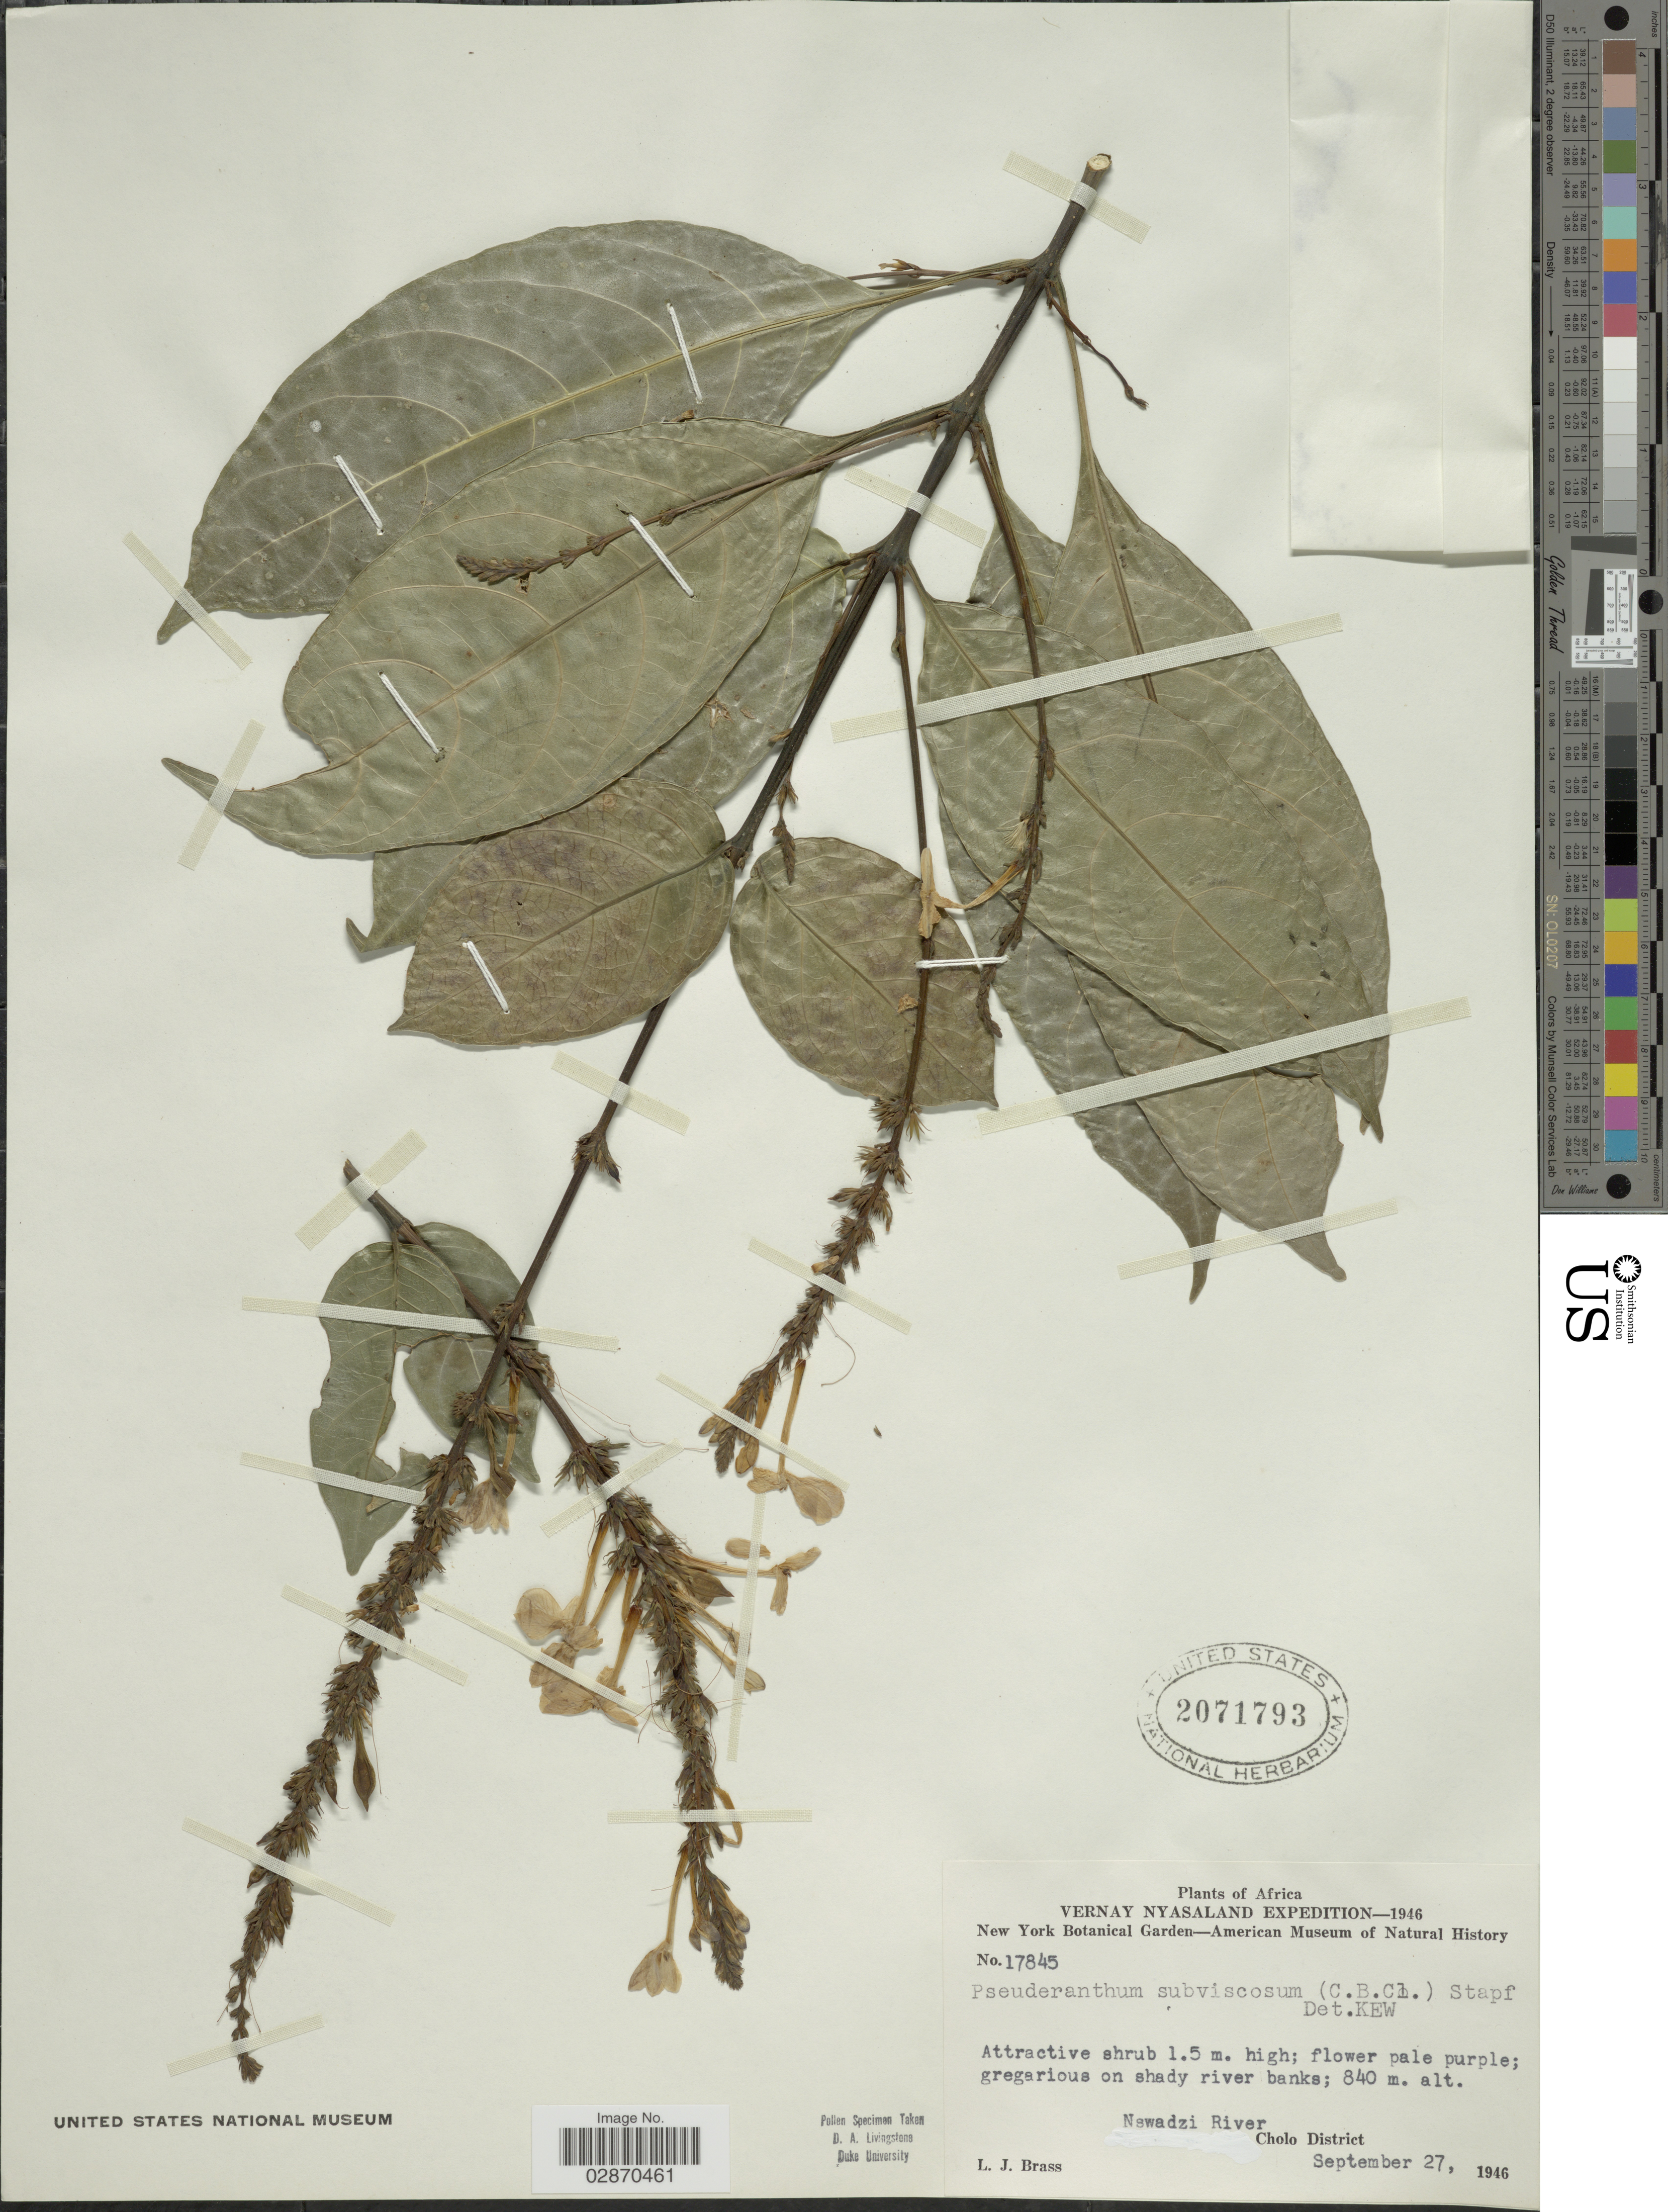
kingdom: Plantae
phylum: Tracheophyta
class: Magnoliopsida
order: Lamiales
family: Acanthaceae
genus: Pseuderanthemum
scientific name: Pseuderanthemum subviscosum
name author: (C.B. Clarke) Stapf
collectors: L. J. Brass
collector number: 17845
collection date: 1946-09-27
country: Malawi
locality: Vernay Nyasaland. Nswadzi River, Cholo District.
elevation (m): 840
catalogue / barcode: US 2071793